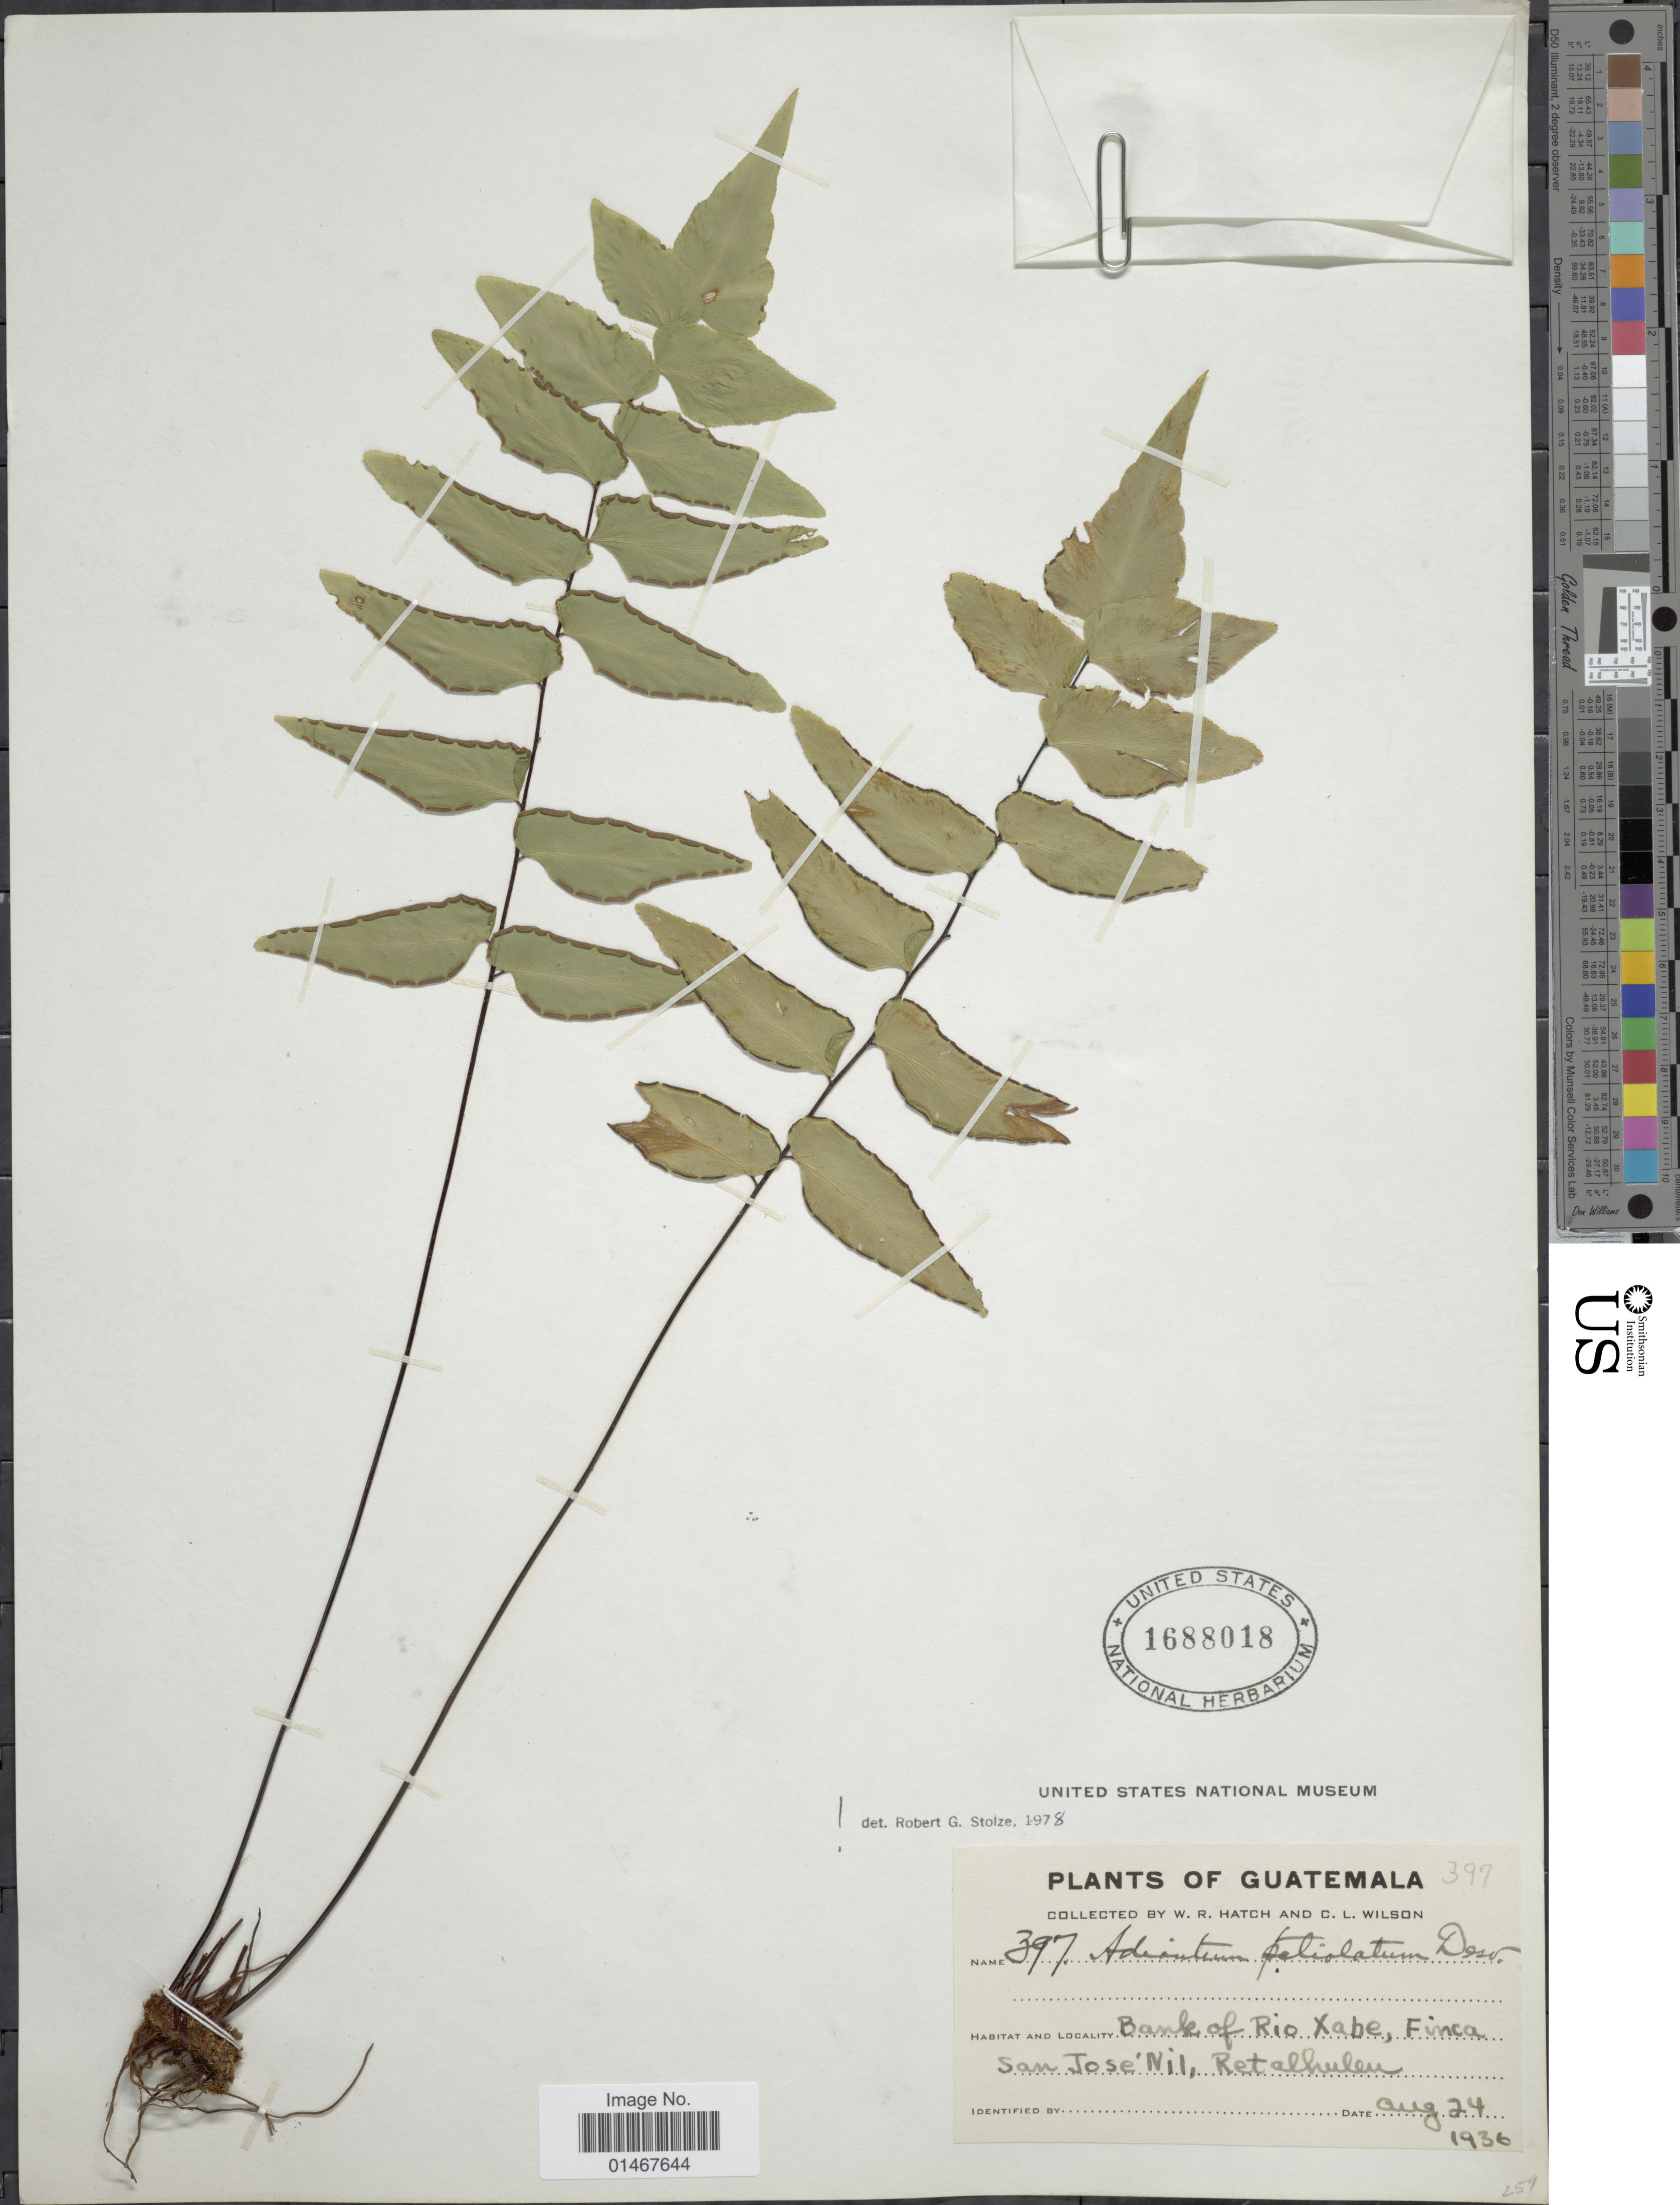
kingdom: Plantae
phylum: Tracheophyta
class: Polypodiopsida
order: Polypodiales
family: Pteridaceae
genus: Adiantum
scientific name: Adiantum petiolatum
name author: Desv.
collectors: W. Hatch & C. L. Wilson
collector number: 397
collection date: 1936-08-24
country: Guatemala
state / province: Retalhuleu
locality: Bank of Rio Xabe, Finca San José Nil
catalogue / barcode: US 1688018